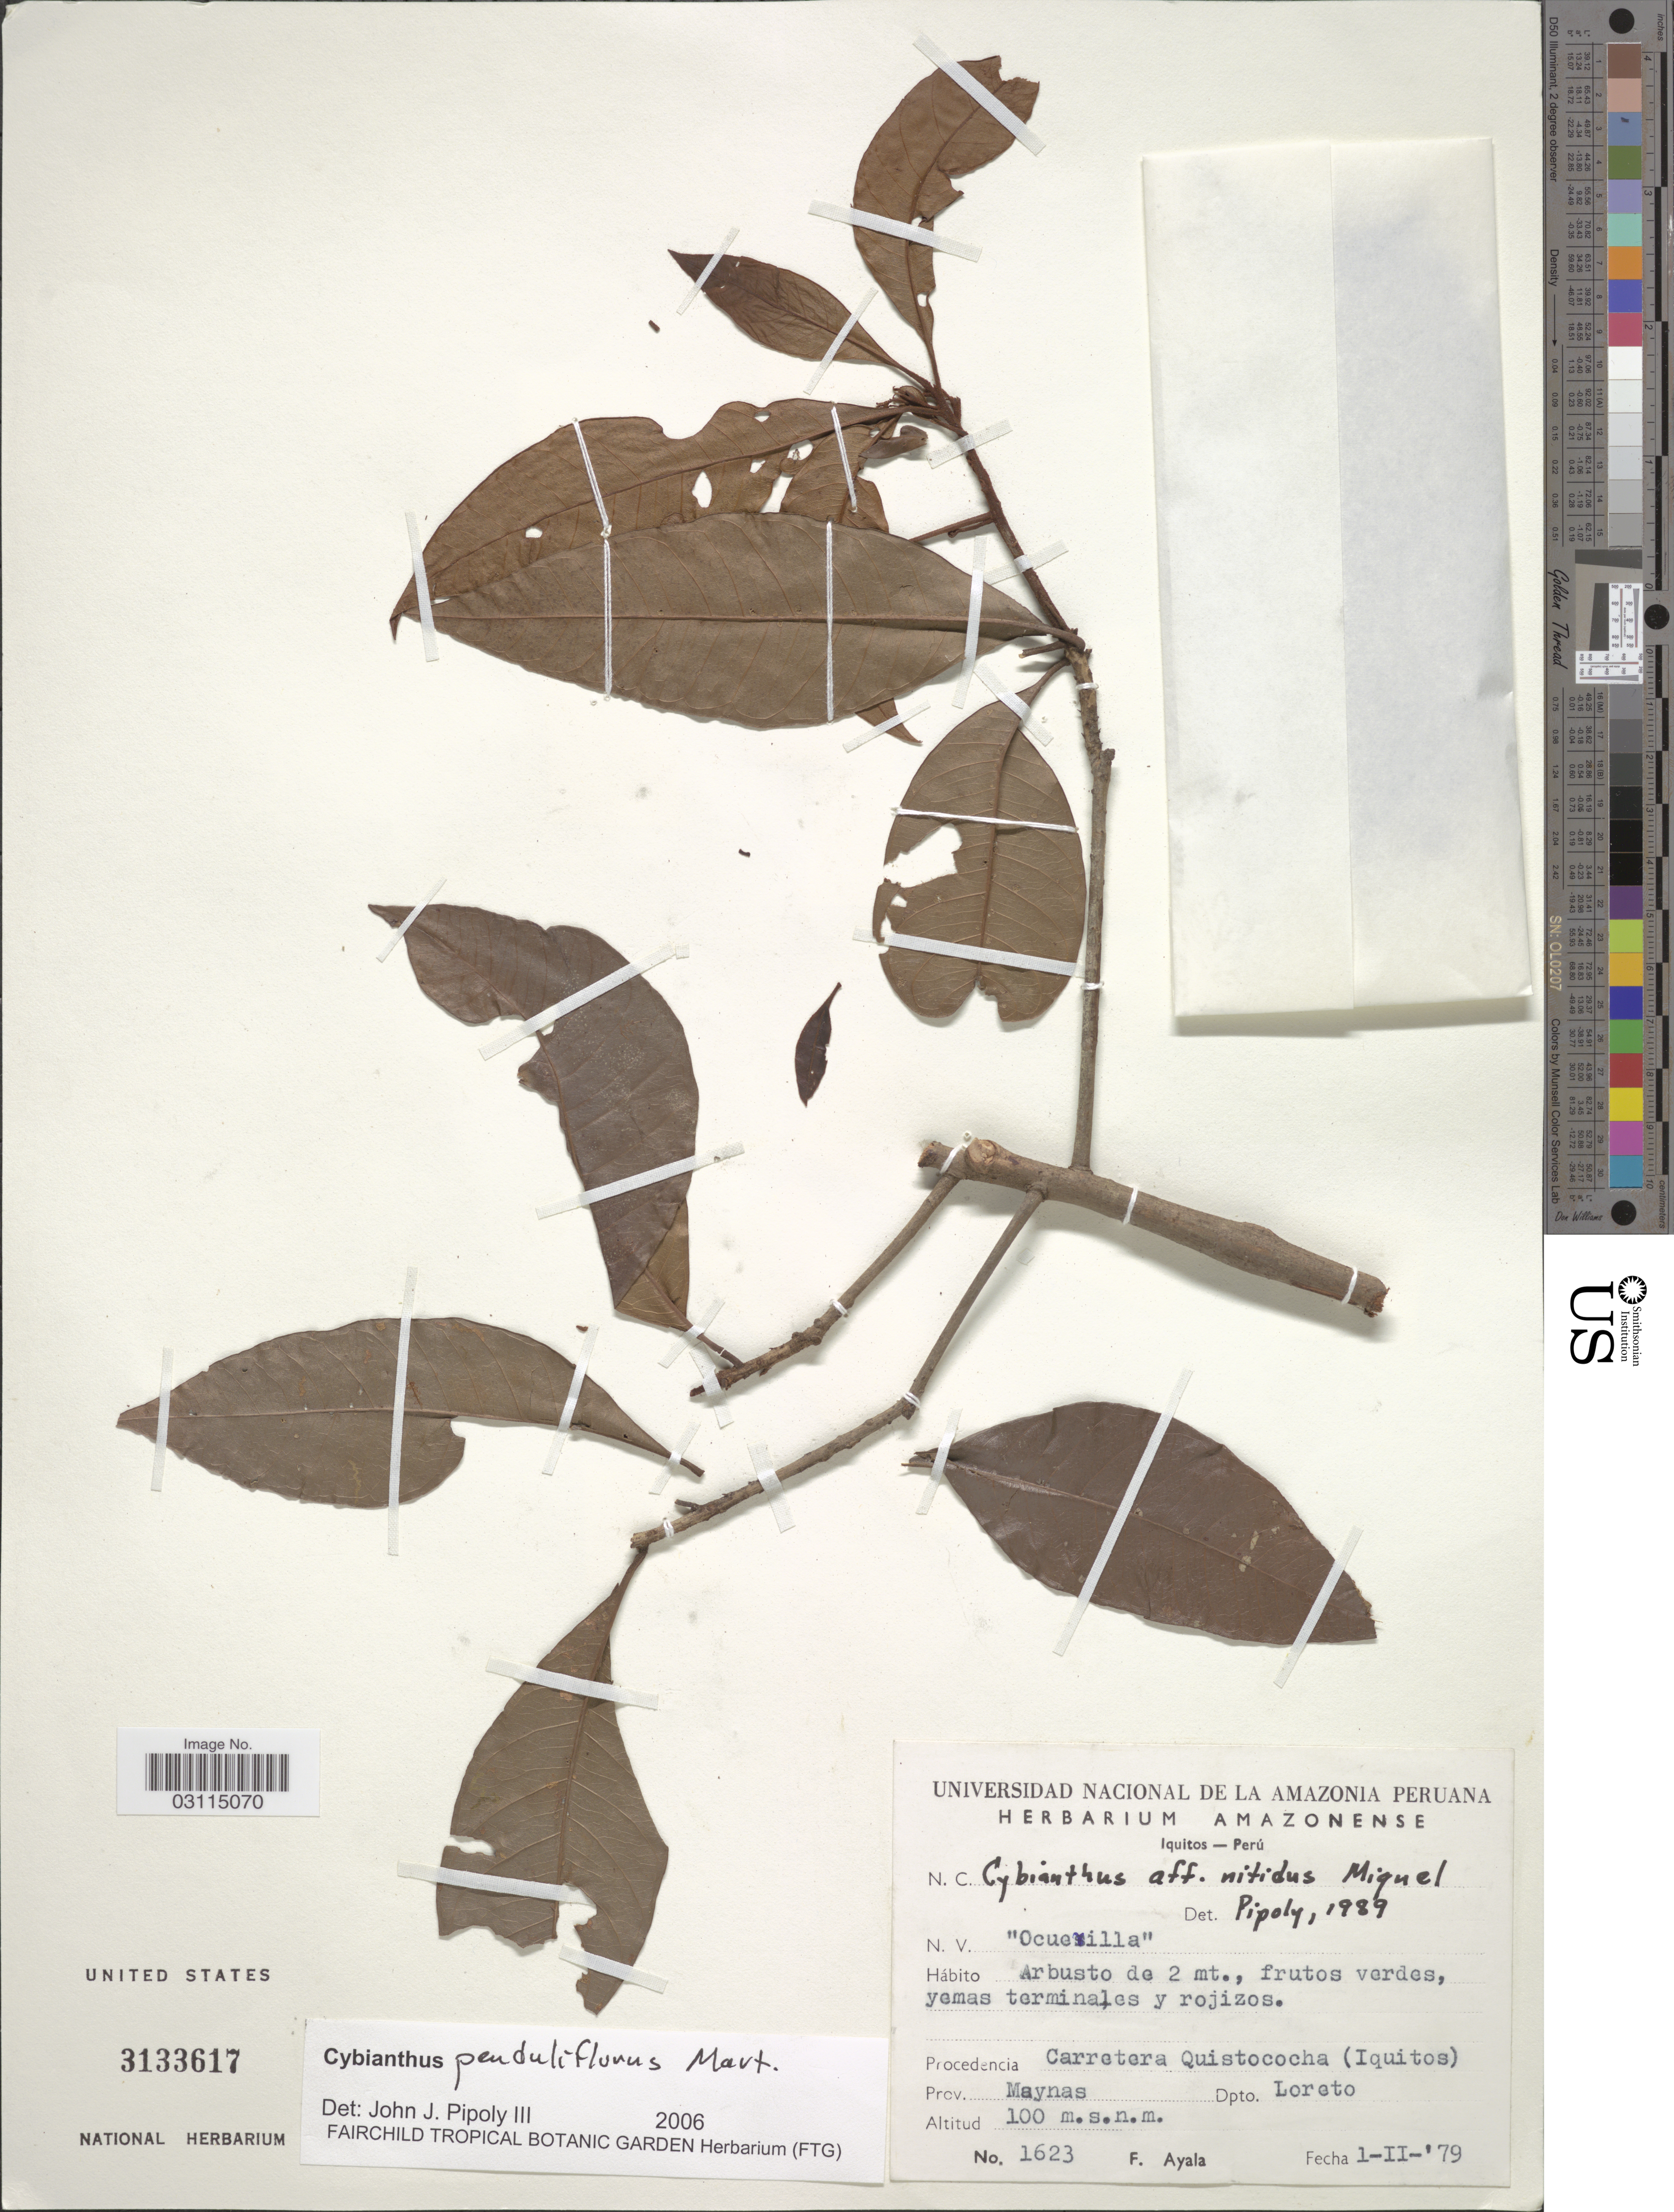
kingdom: Plantae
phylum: Tracheophyta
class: Magnoliopsida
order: Ericales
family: Primulaceae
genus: Cybianthus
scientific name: Cybianthus penduliflorus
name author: Mart.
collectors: F. Ayala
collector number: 1623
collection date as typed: Transcribed d/m/y: 1/2/79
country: Peru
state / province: Loreto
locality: Iquitos, Procedencia Carretera Quistococha (Iquitos), Prov. Maynas, Dpto. Loreto.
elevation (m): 100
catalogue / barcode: US 3133617